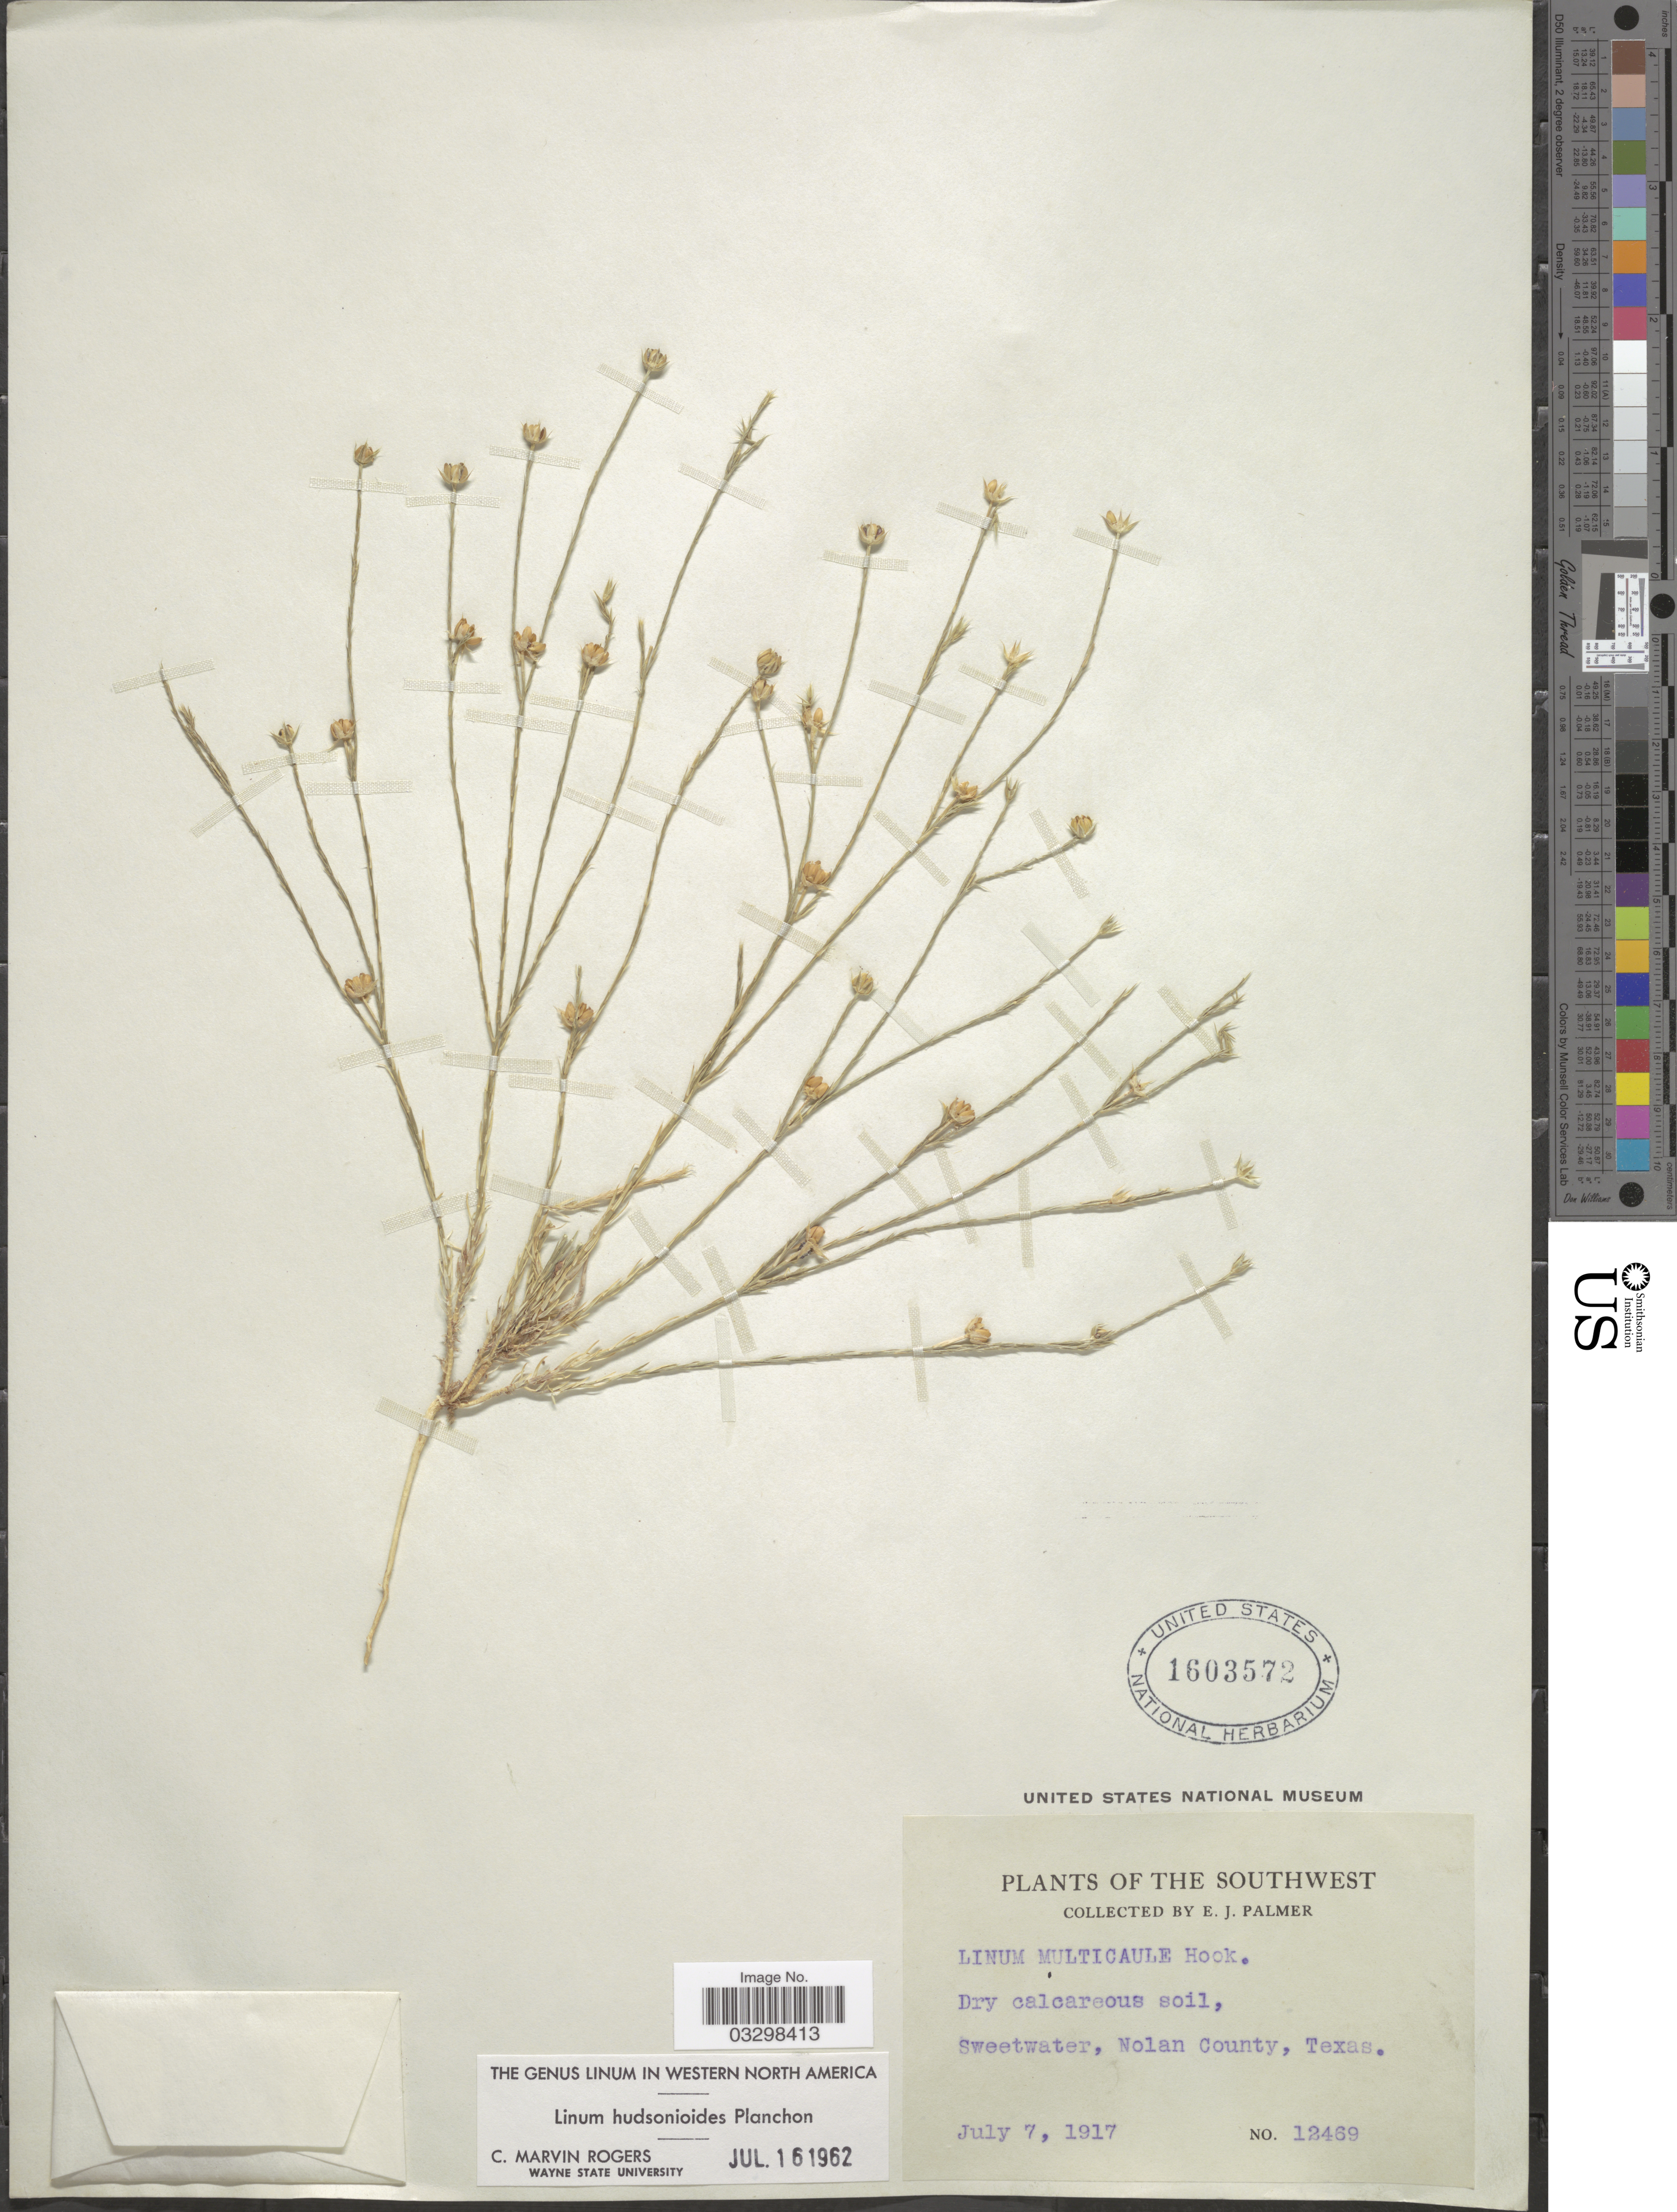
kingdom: Plantae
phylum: Tracheophyta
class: Magnoliopsida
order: Malpighiales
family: Linaceae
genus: Linum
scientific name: Linum hudsonioides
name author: Planch.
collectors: E. J. Palmer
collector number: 12469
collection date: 1917-07-07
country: United States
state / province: Texas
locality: Southwest. Sweetwater, Nolan County.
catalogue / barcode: US 1603572